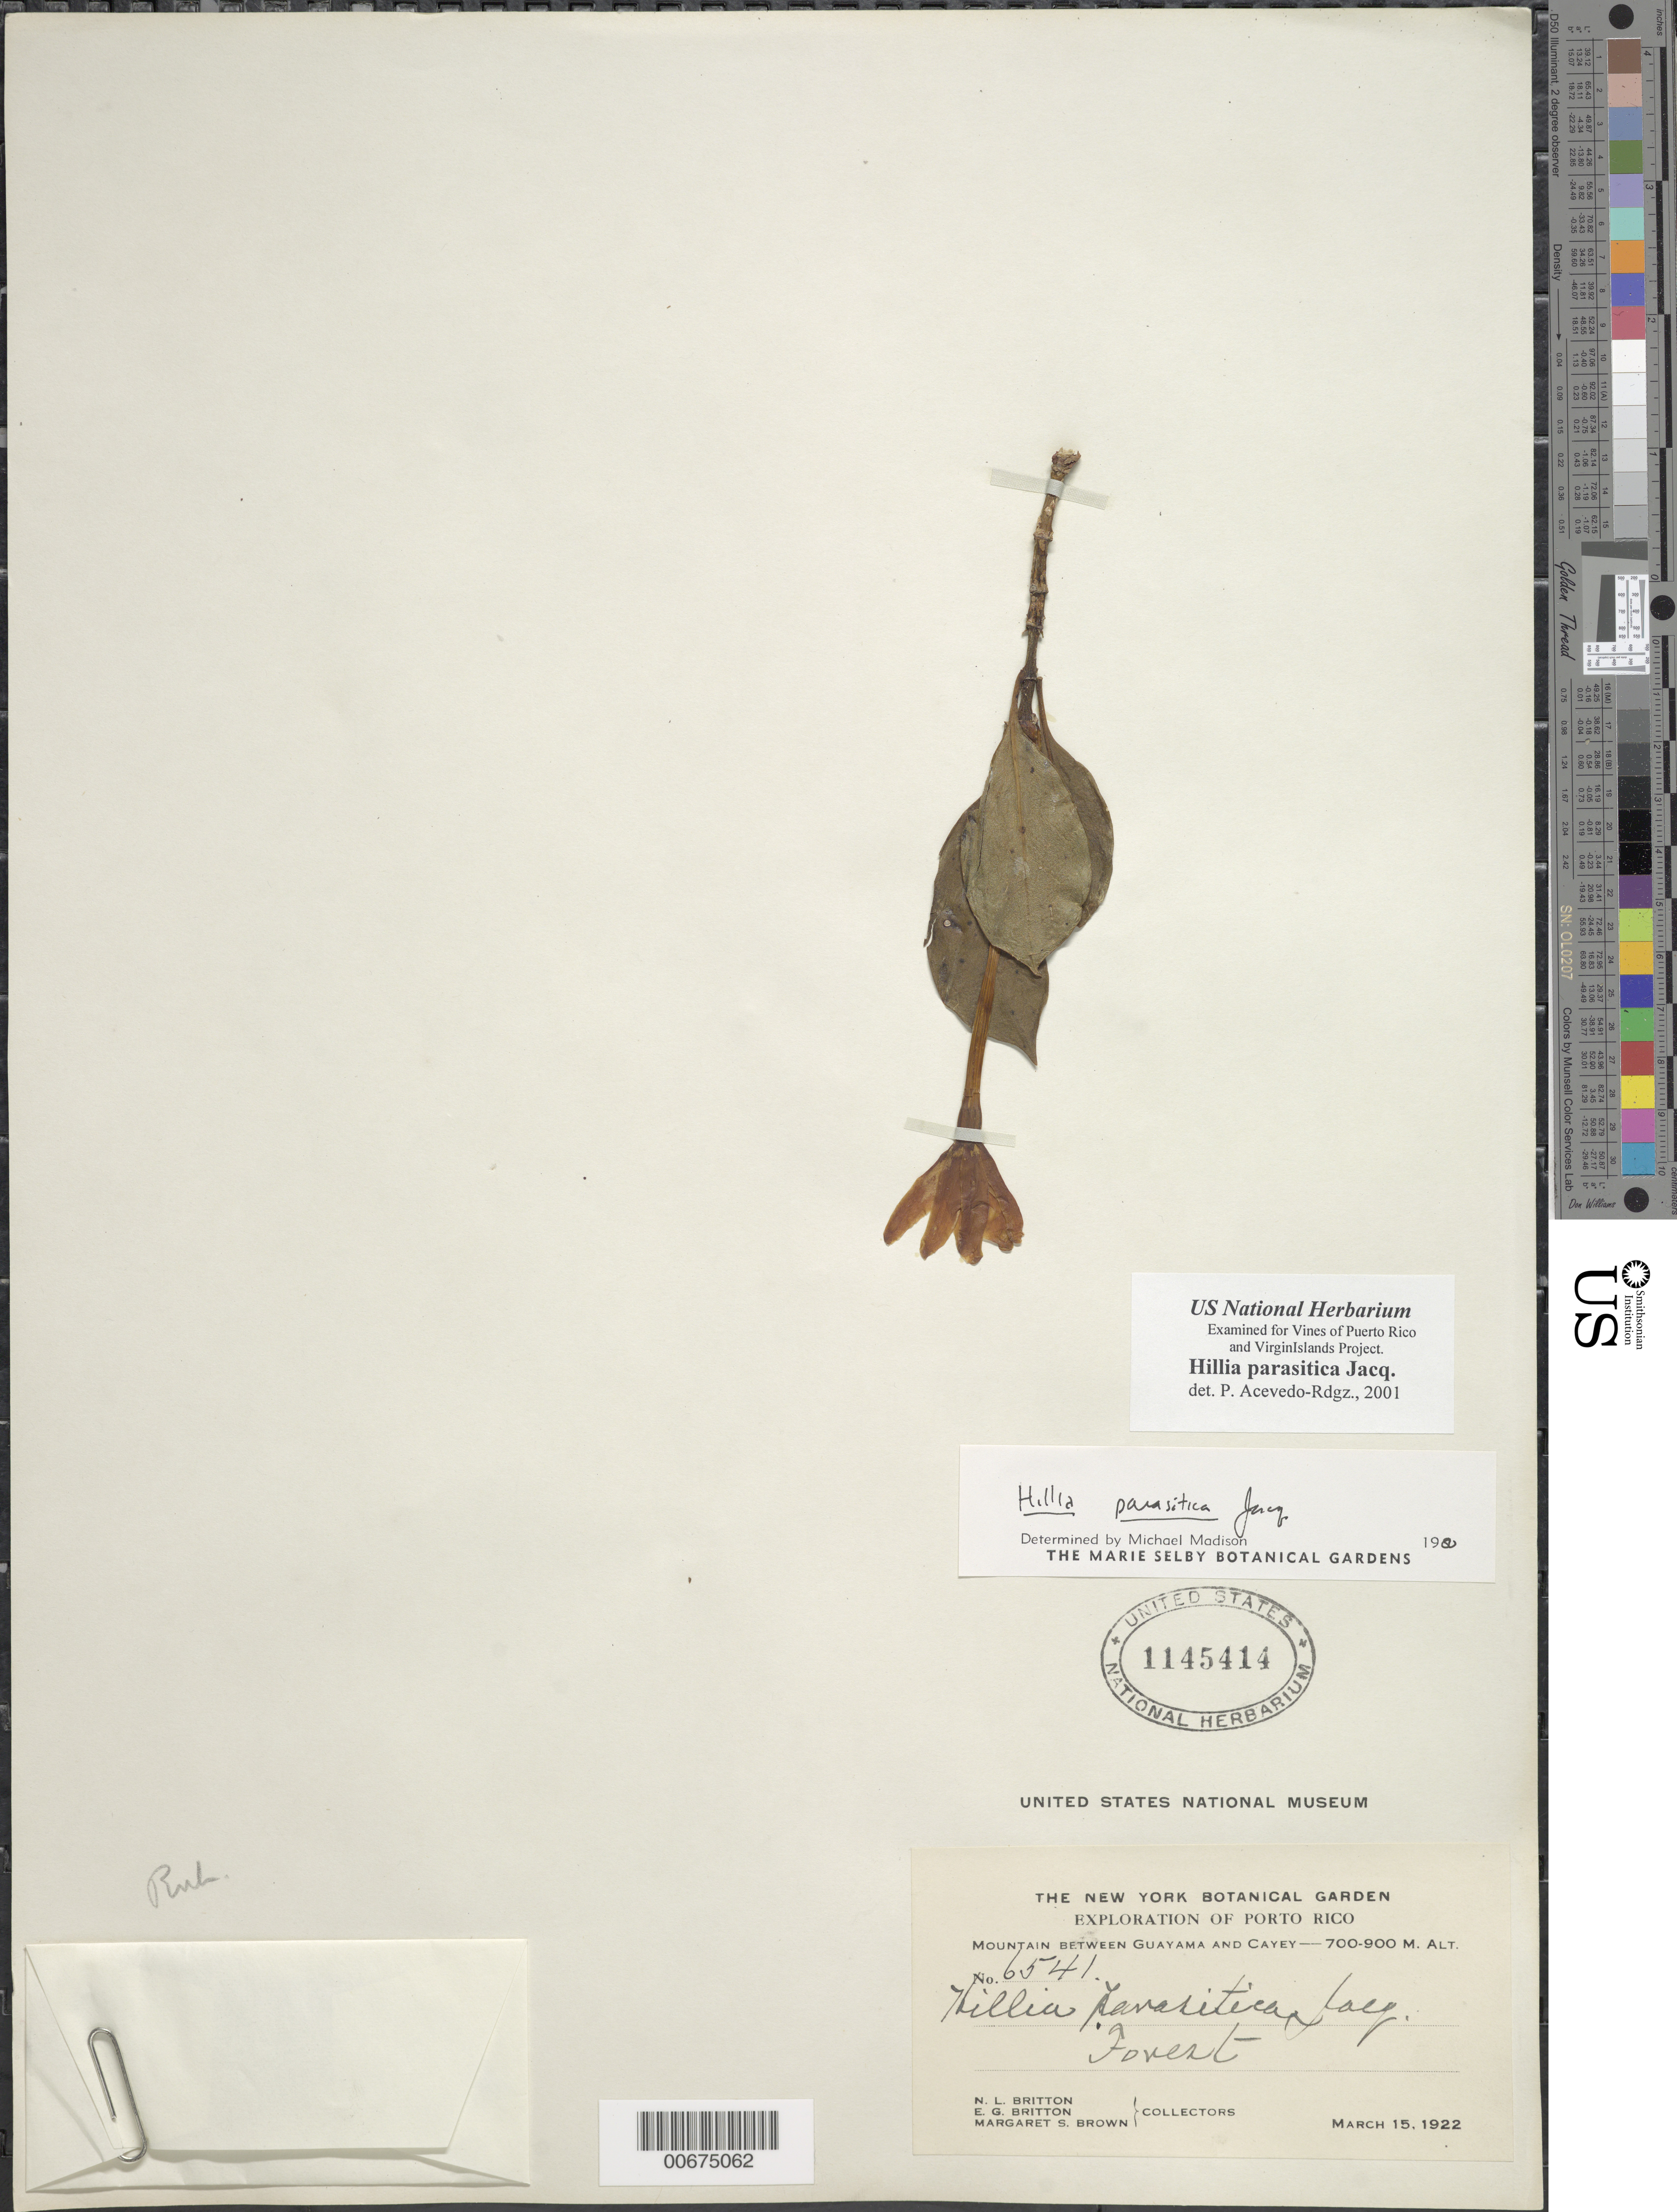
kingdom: Plantae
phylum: Tracheophyta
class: Magnoliopsida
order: Gentianales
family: Rubiaceae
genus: Hillia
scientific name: Hillia parasitica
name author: Jacq.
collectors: N. Britton & et al.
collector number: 6541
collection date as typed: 15 Mar 1922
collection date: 1922-03-15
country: Puerto Rico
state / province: Cayey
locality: mountain between Guayama and Cayey. Forest.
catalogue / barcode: US 1145414